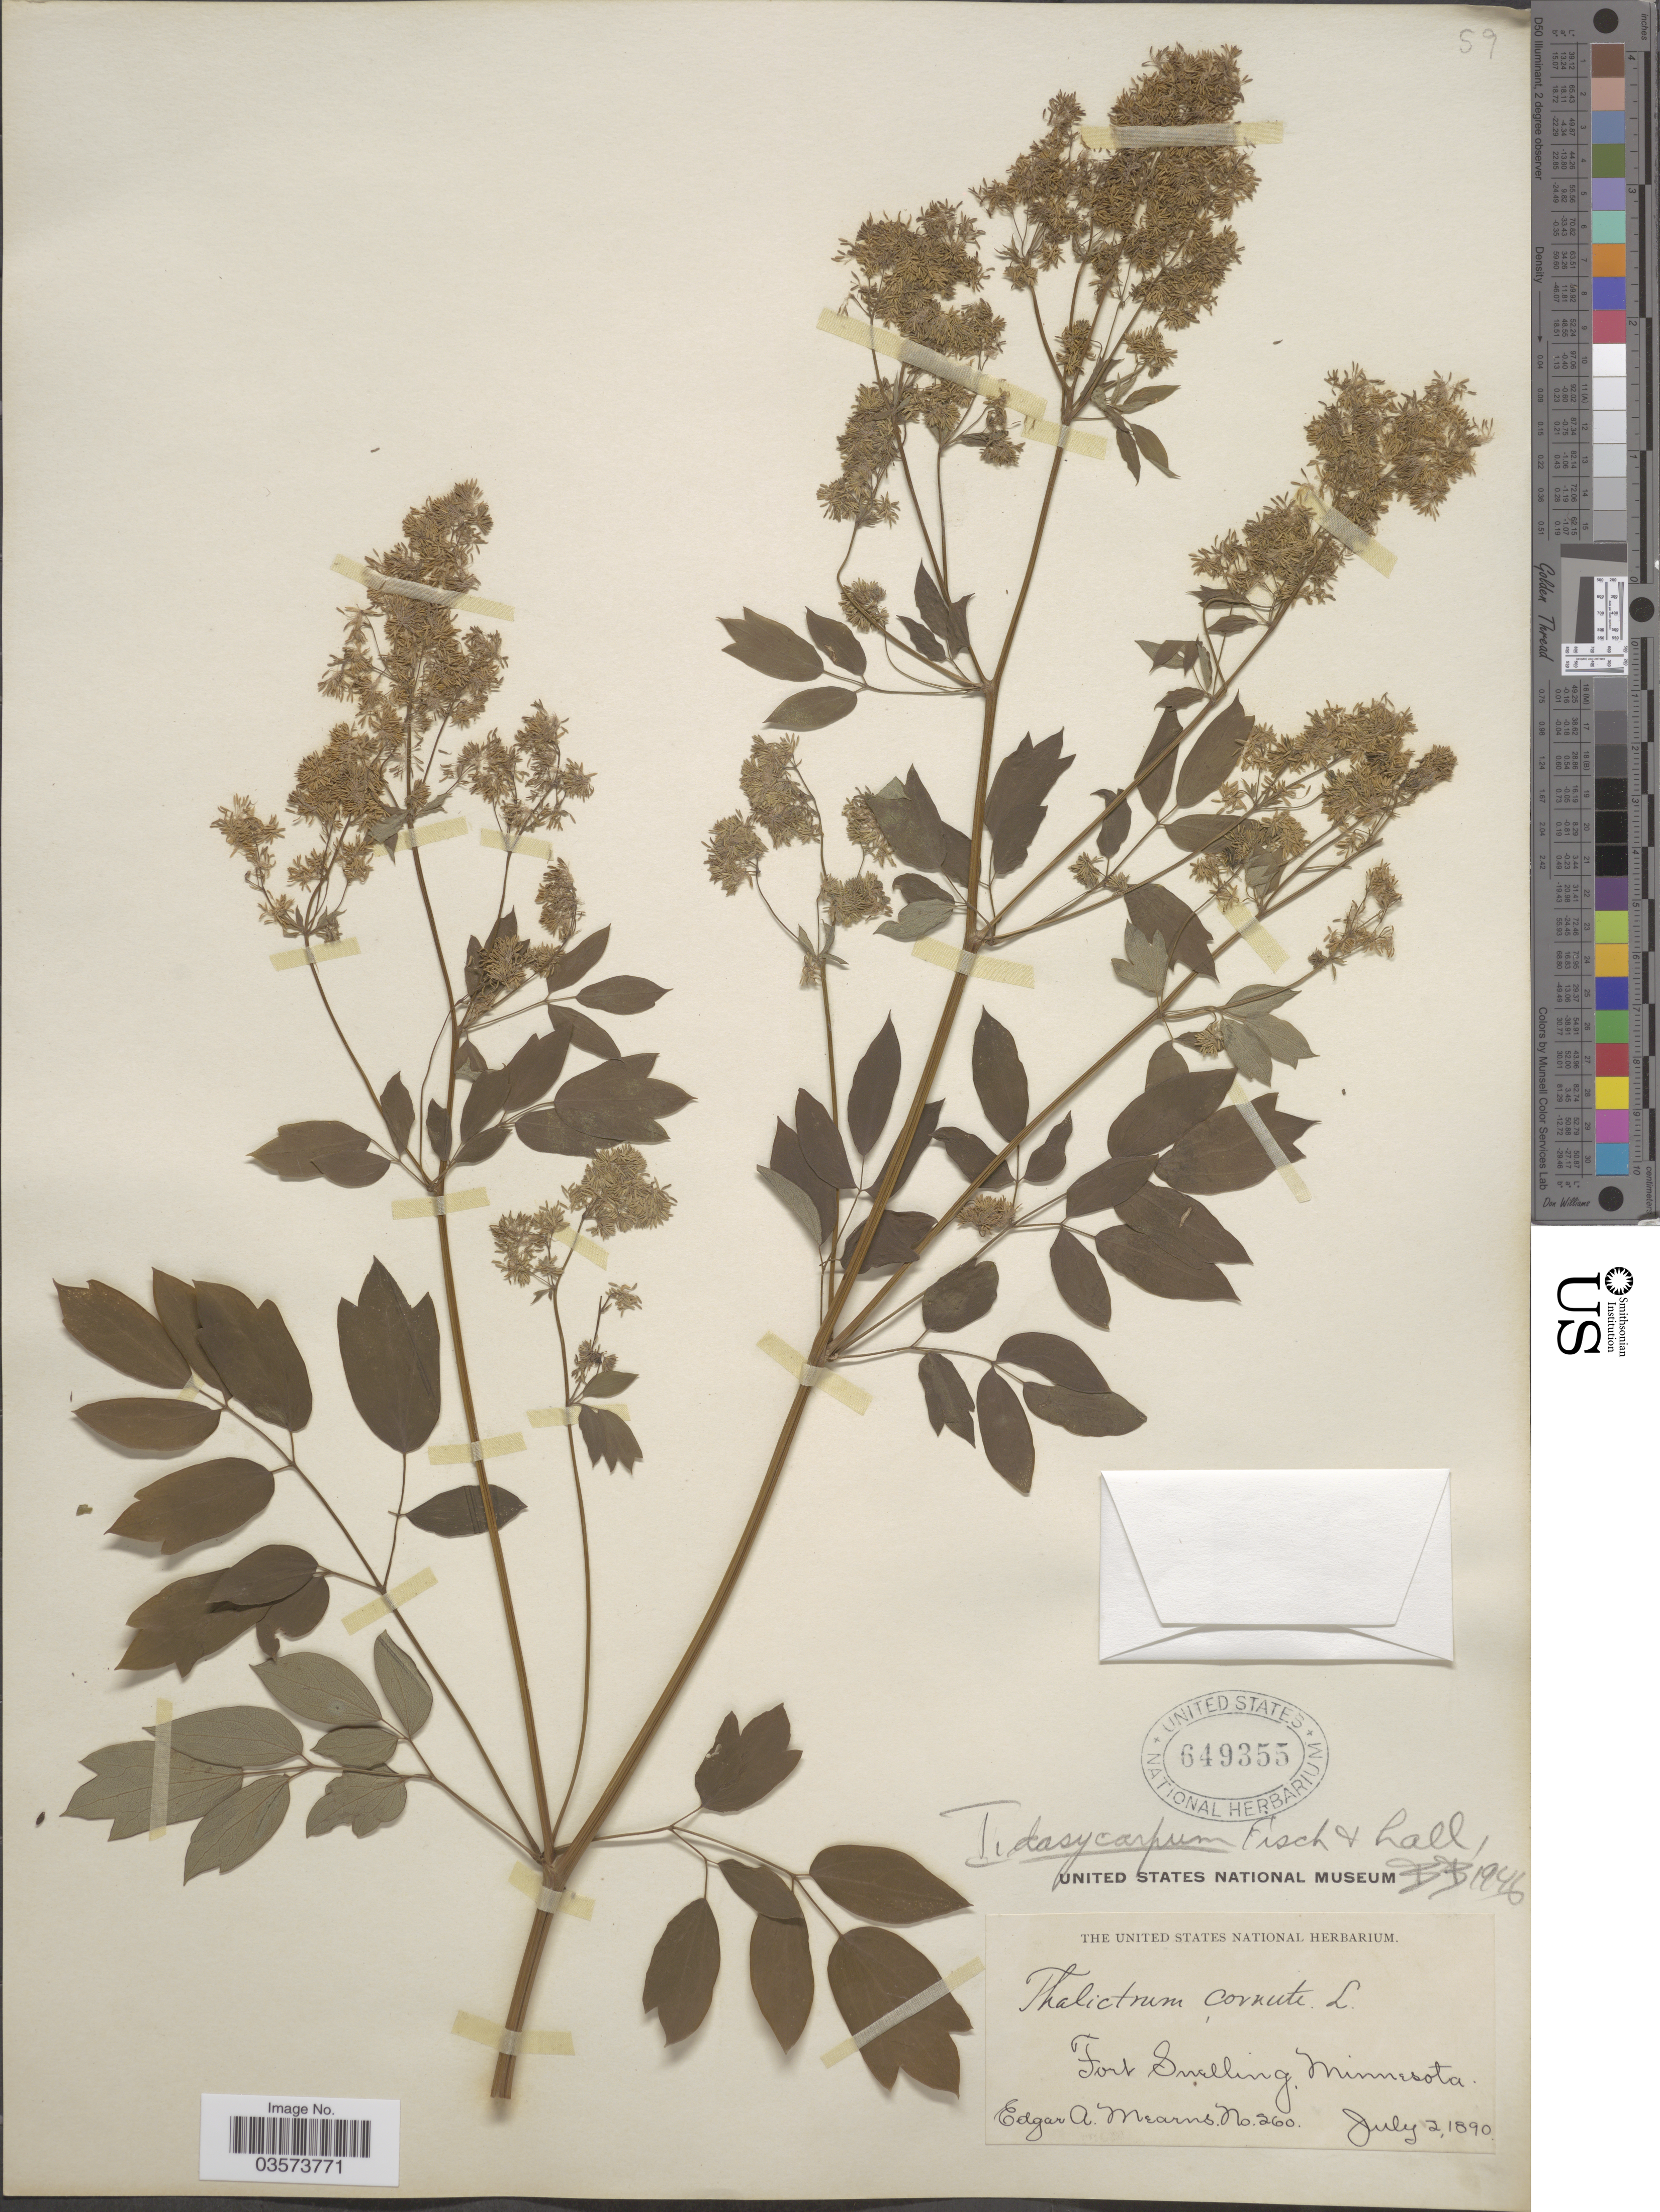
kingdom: Plantae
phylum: Tracheophyta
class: Magnoliopsida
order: Ranunculales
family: Ranunculaceae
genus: Thalictrum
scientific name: Thalictrum dasycarpum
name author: Fisch. & Avé-Lall.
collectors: E. A. Mearns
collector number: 260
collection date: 1890-07-02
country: United States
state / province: Minnesota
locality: Fort Snelling.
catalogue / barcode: US 649355